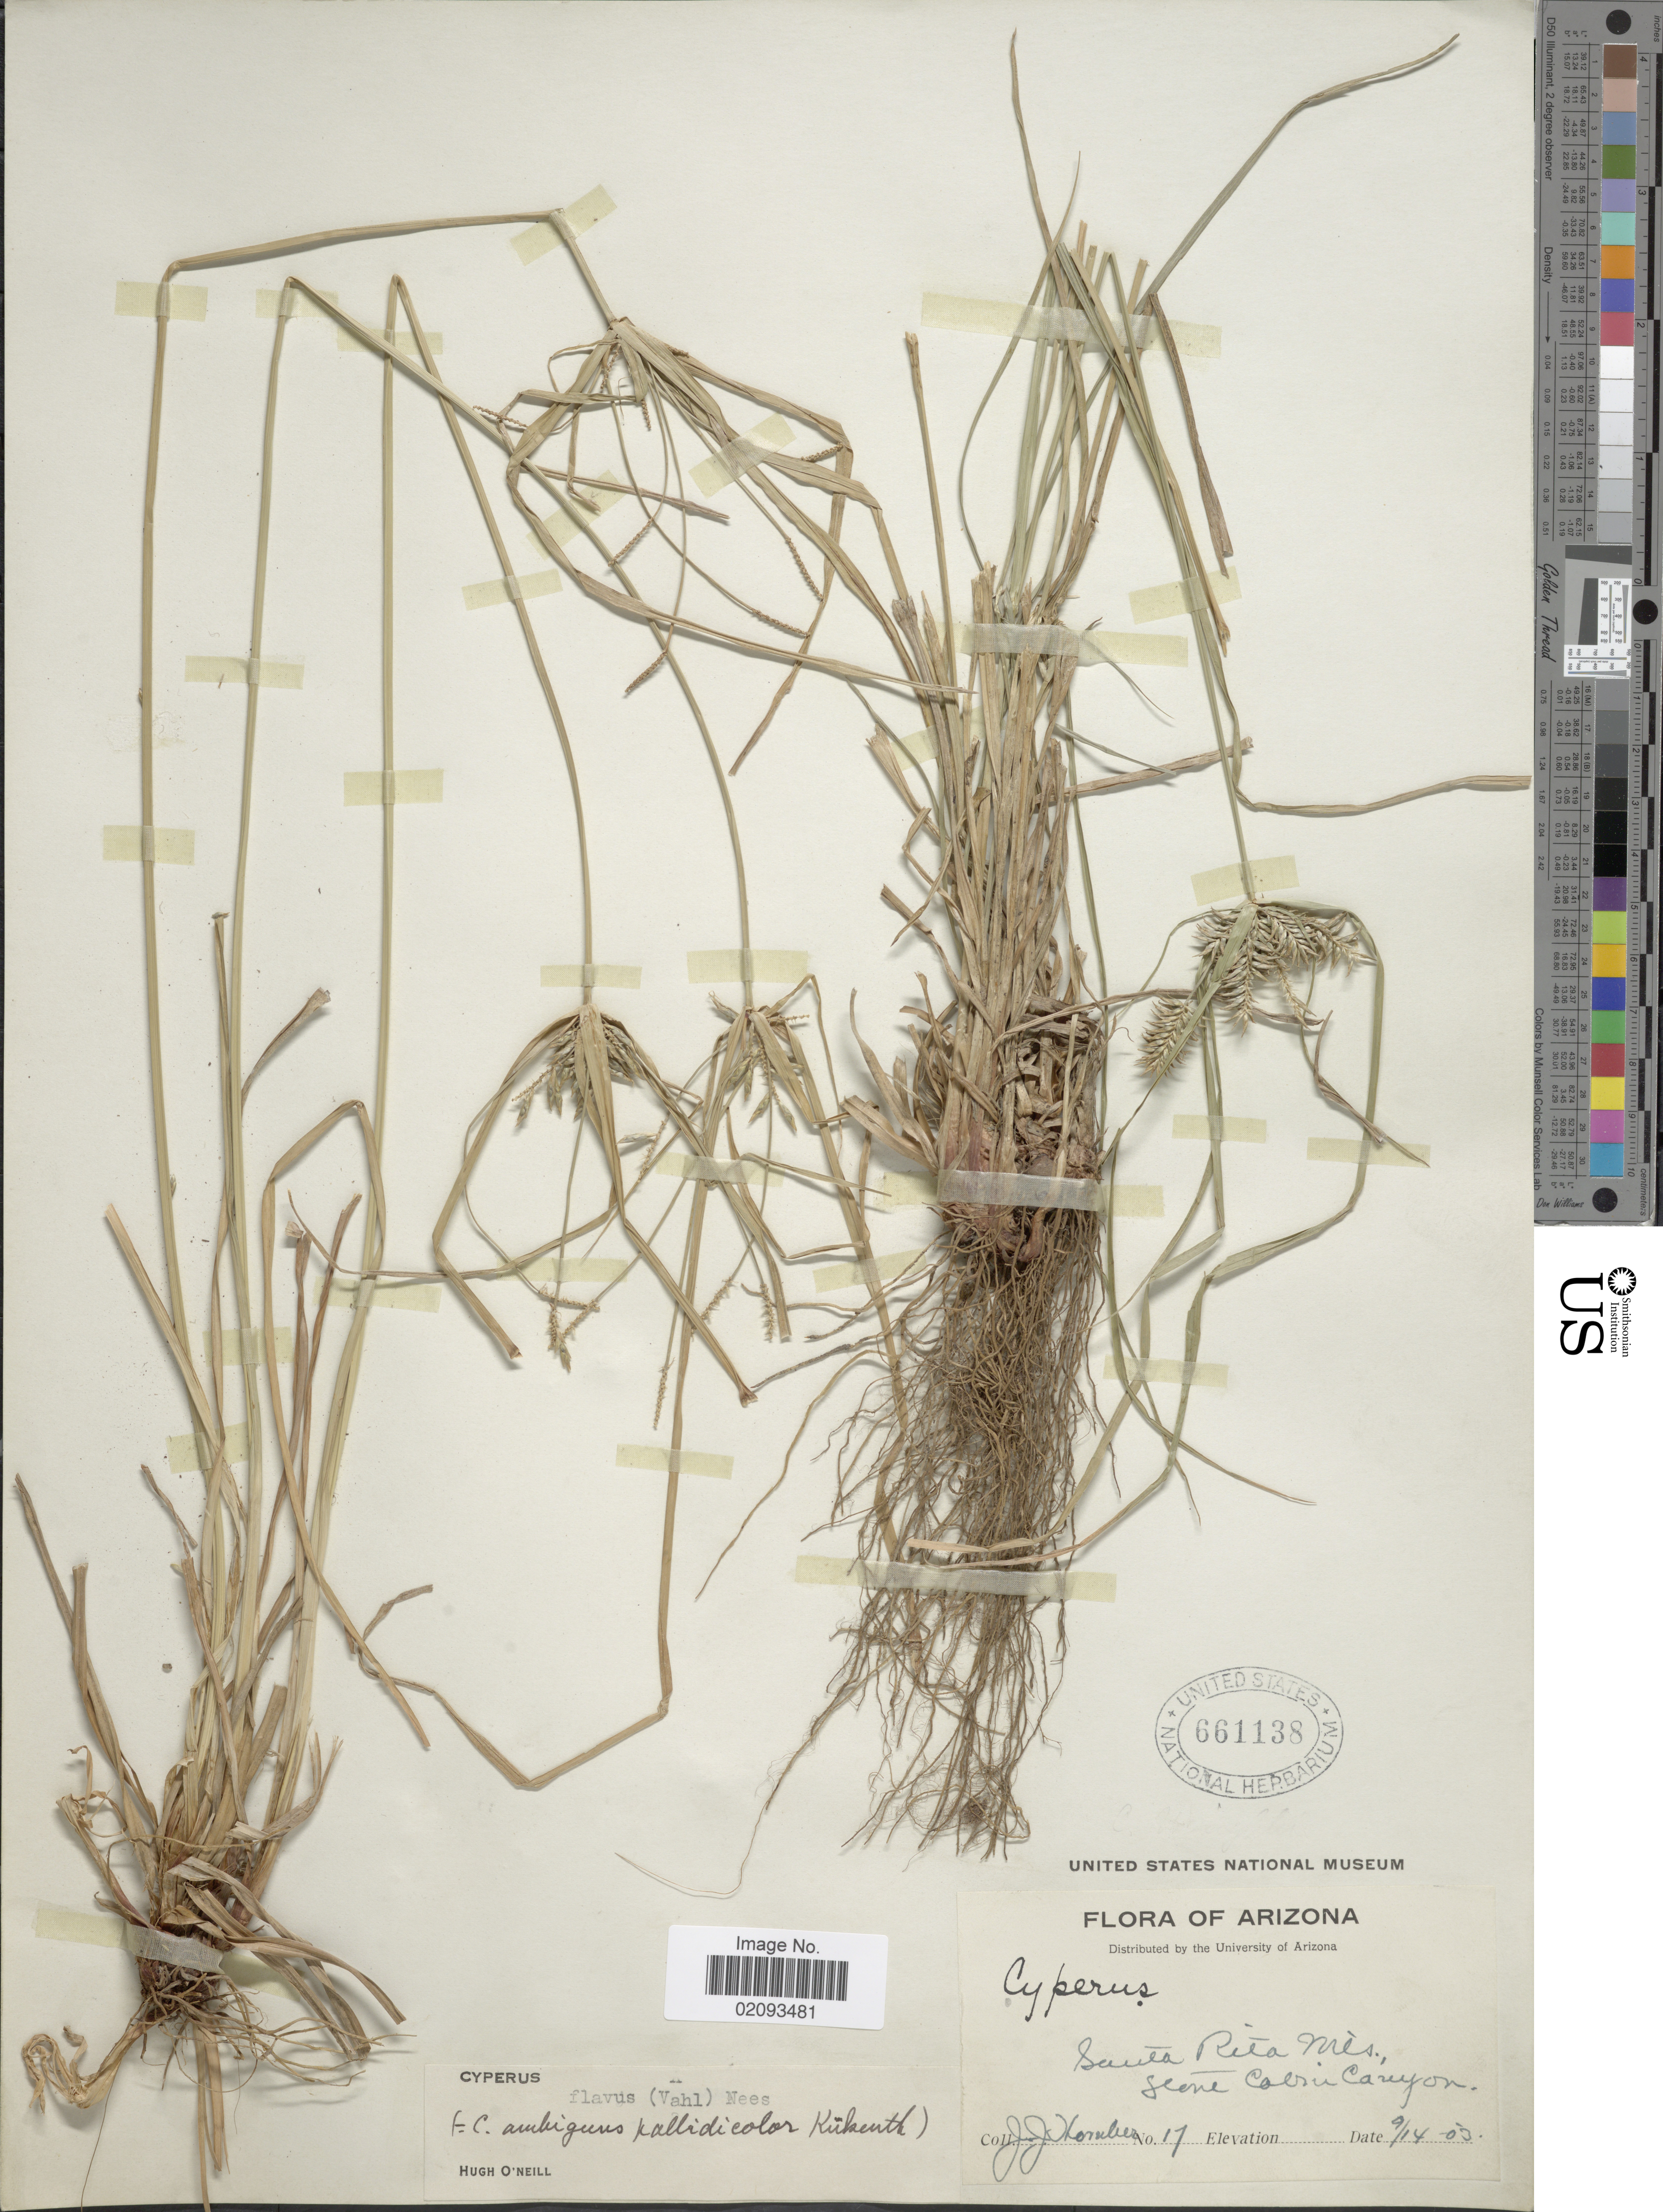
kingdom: Plantae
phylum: Tracheophyta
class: Liliopsida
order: Poales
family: Cyperaceae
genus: Cyperus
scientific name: Cyperus aggregatus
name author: (Willd.) Endl.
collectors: J. Thornber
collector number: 17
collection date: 1903-09-14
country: United States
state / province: Arizona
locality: Santa Rita Mts., Stone Cabin Canyon.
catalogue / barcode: US 661138